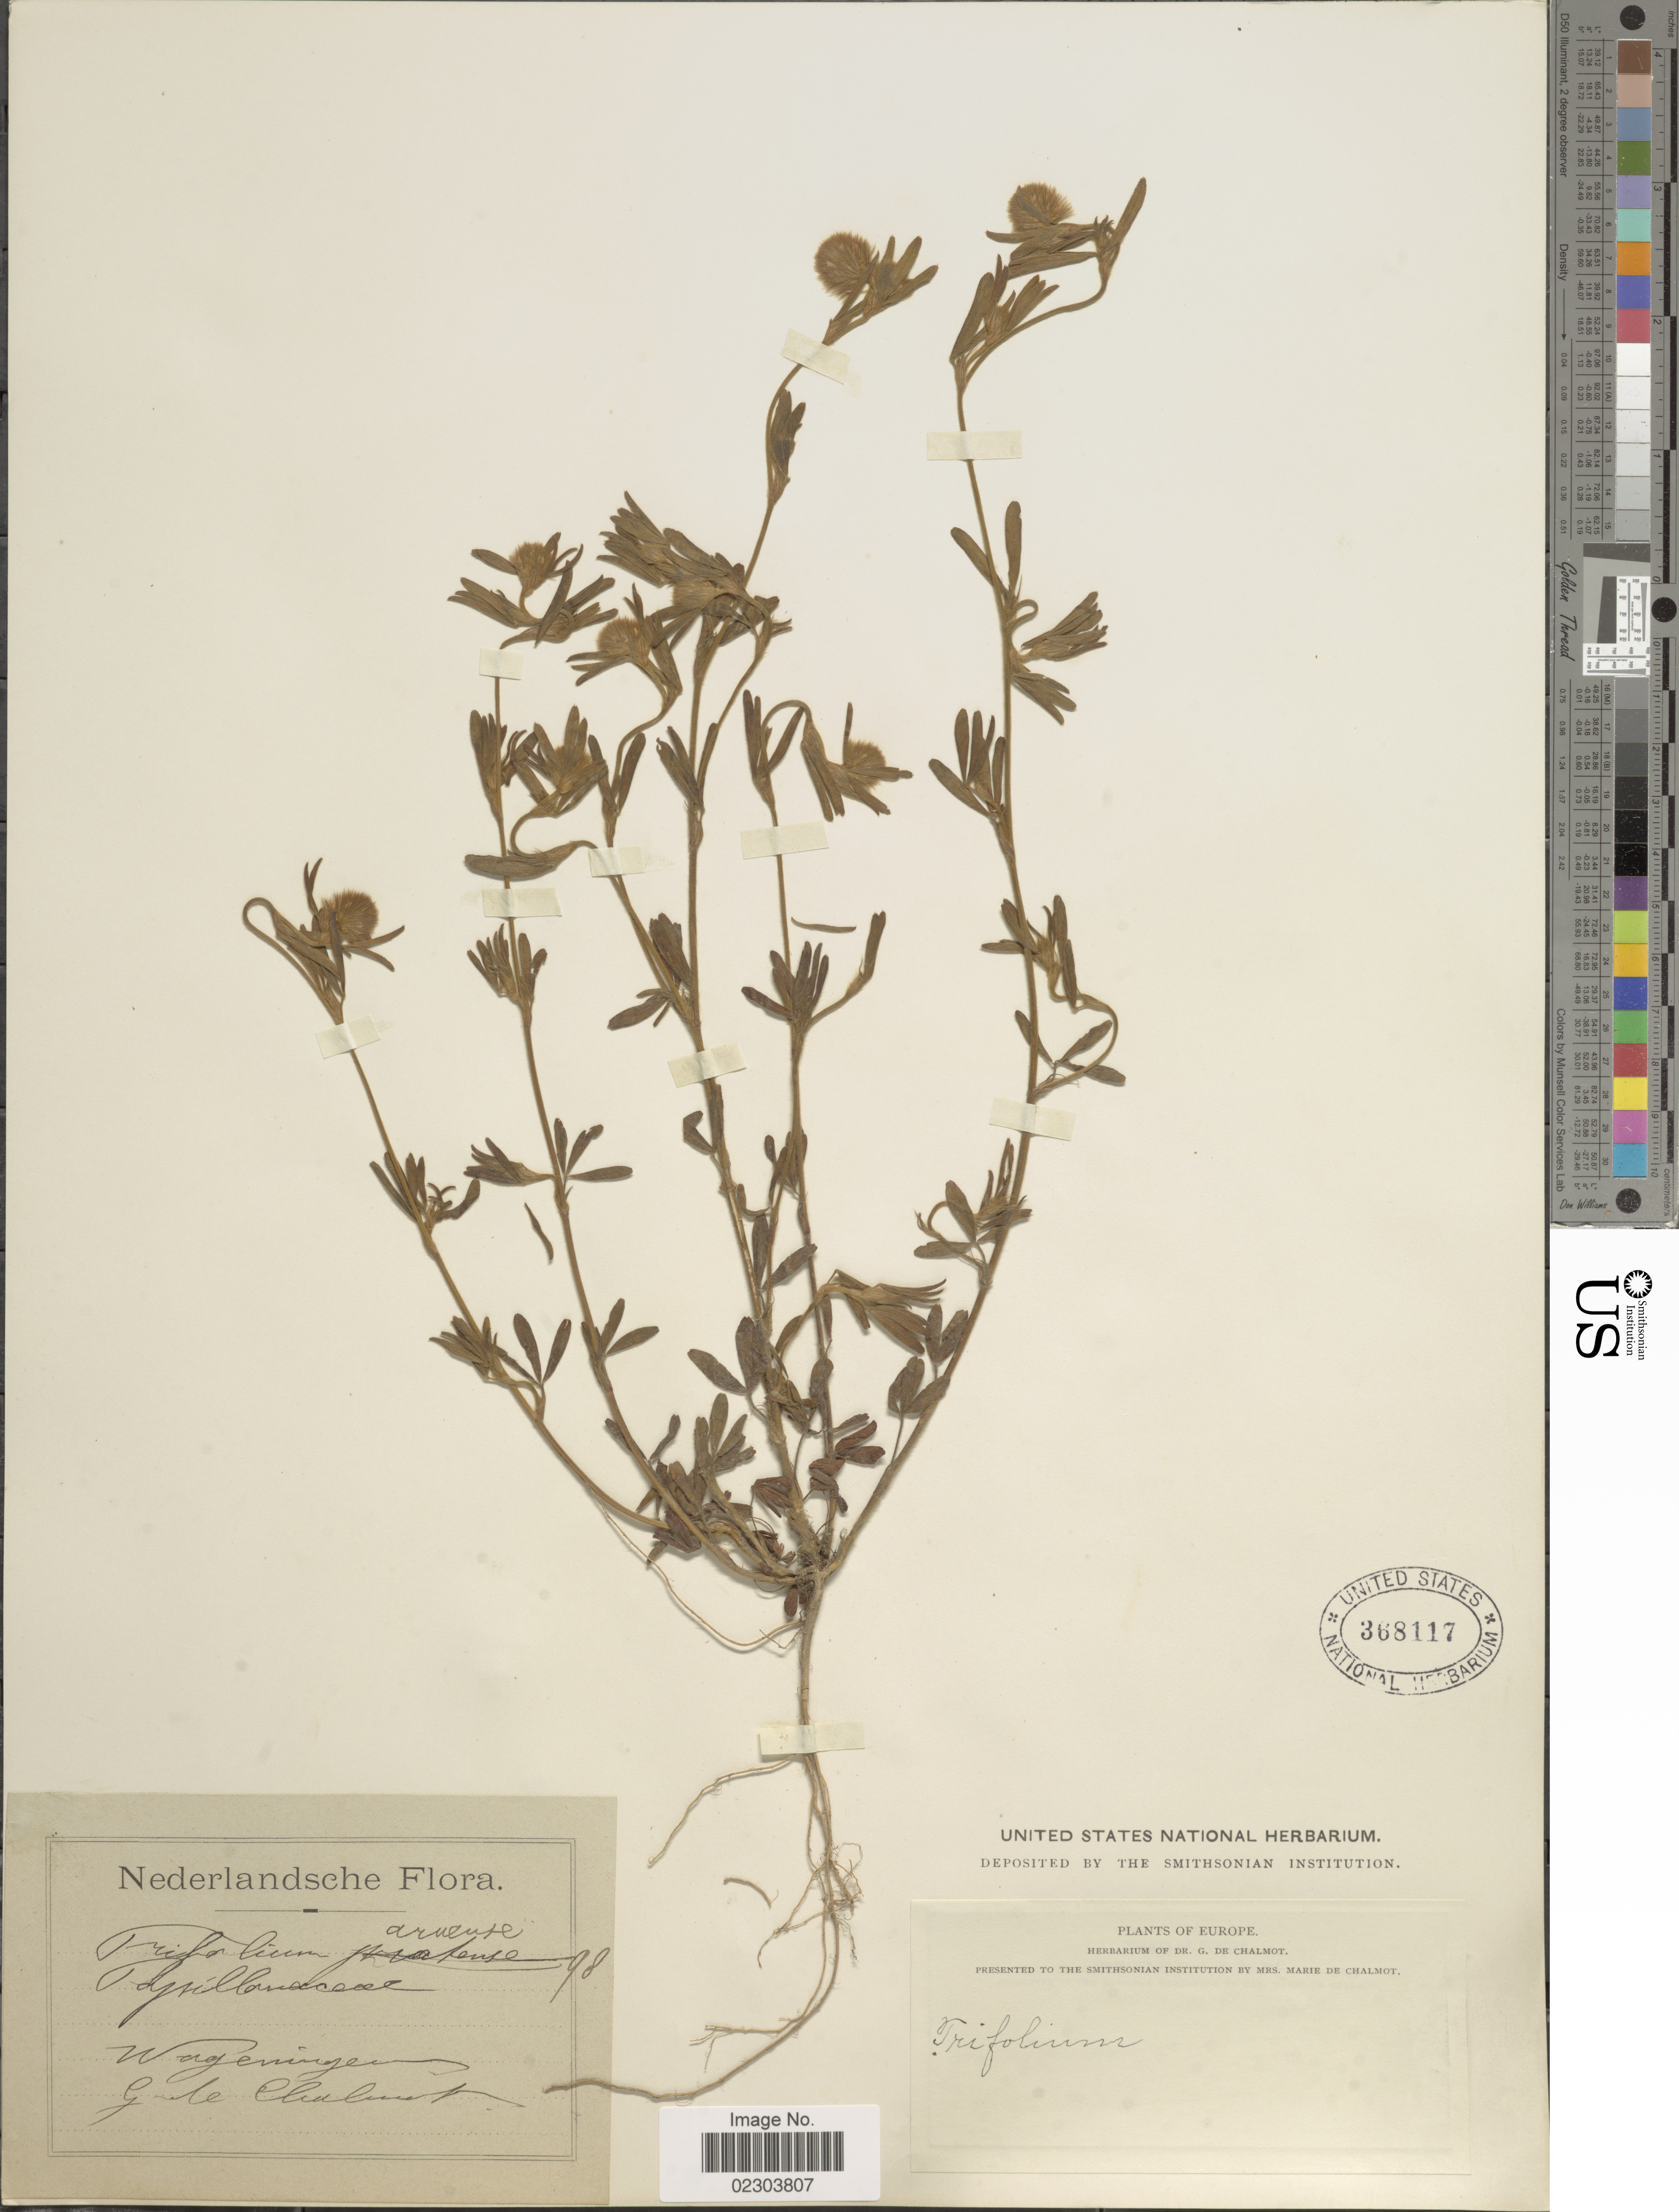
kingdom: Plantae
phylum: Tracheophyta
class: Magnoliopsida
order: Fabales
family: Fabaceae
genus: Trifolium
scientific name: Trifolium arvense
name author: L.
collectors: G. de Chalmot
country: Netherlands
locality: Wageningen, Europe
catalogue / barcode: US 368117